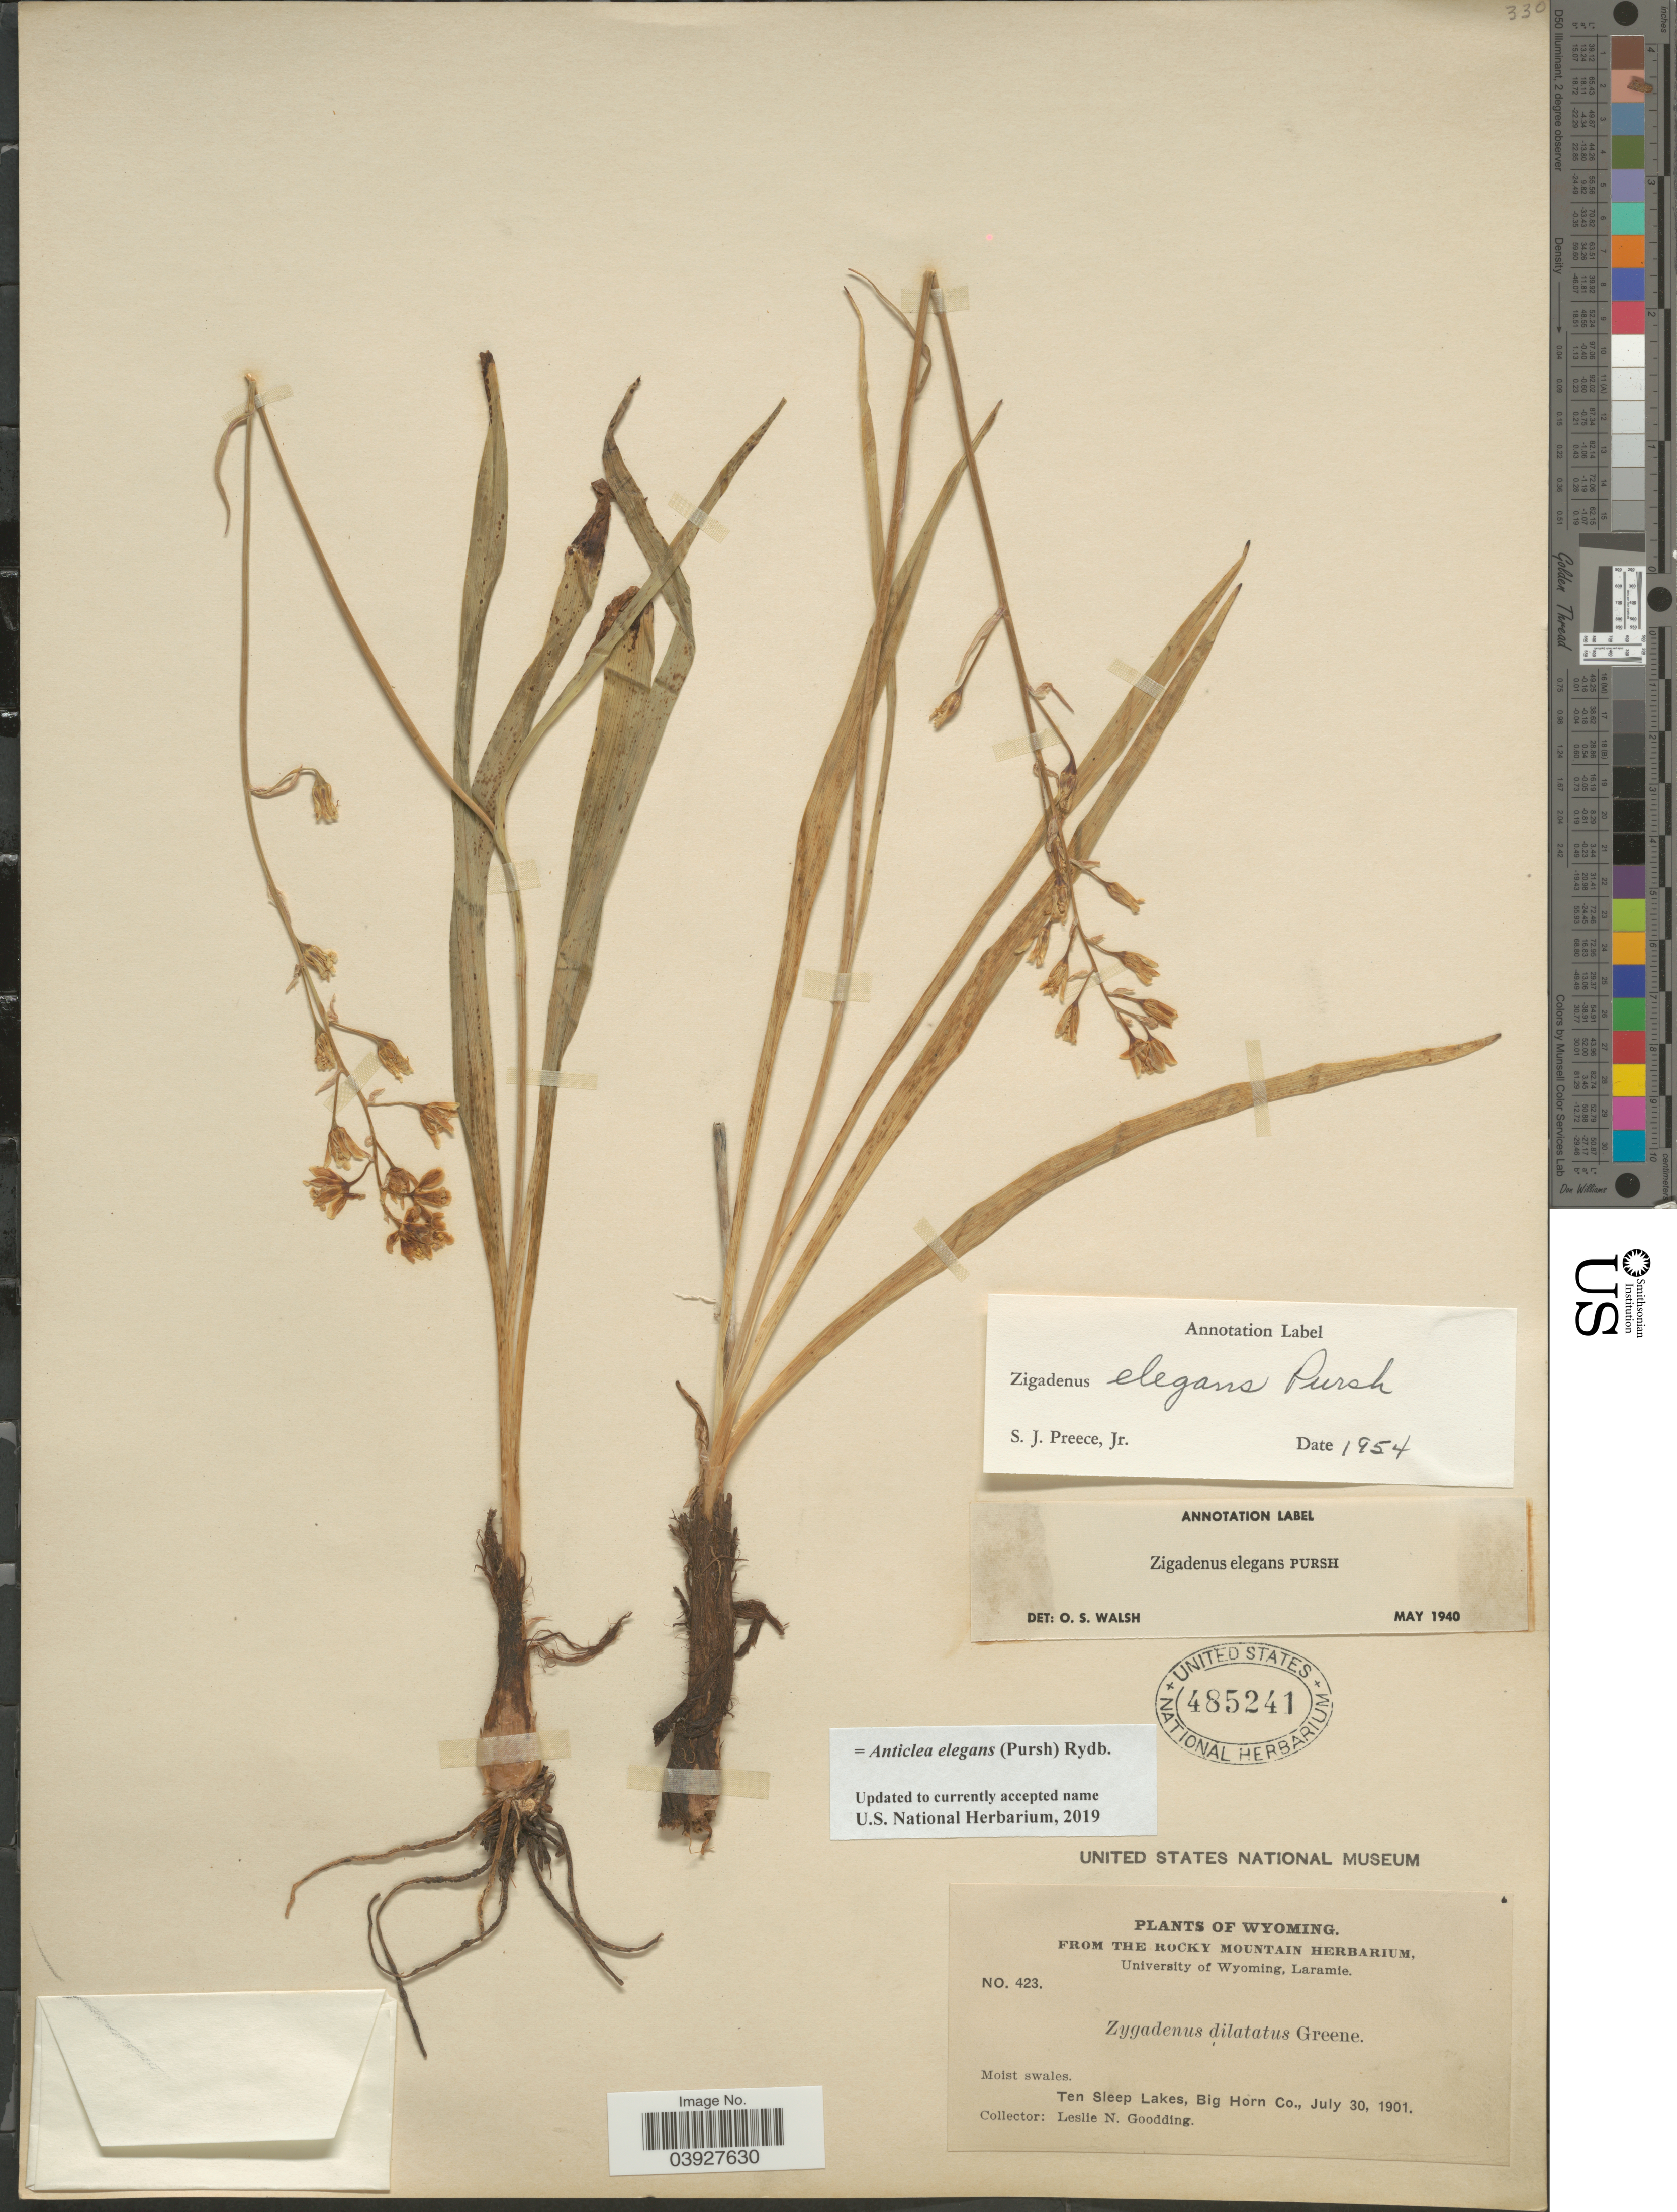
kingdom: Plantae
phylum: Tracheophyta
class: Liliopsida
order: Liliales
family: Melanthiaceae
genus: Anticlea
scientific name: Anticlea elegans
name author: (Pursh) Rydb.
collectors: L. N. Goodding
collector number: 423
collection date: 1901-07-30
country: United States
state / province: Wyoming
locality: Ten Sleep Lakes, Big Horn Co.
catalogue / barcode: US 485241